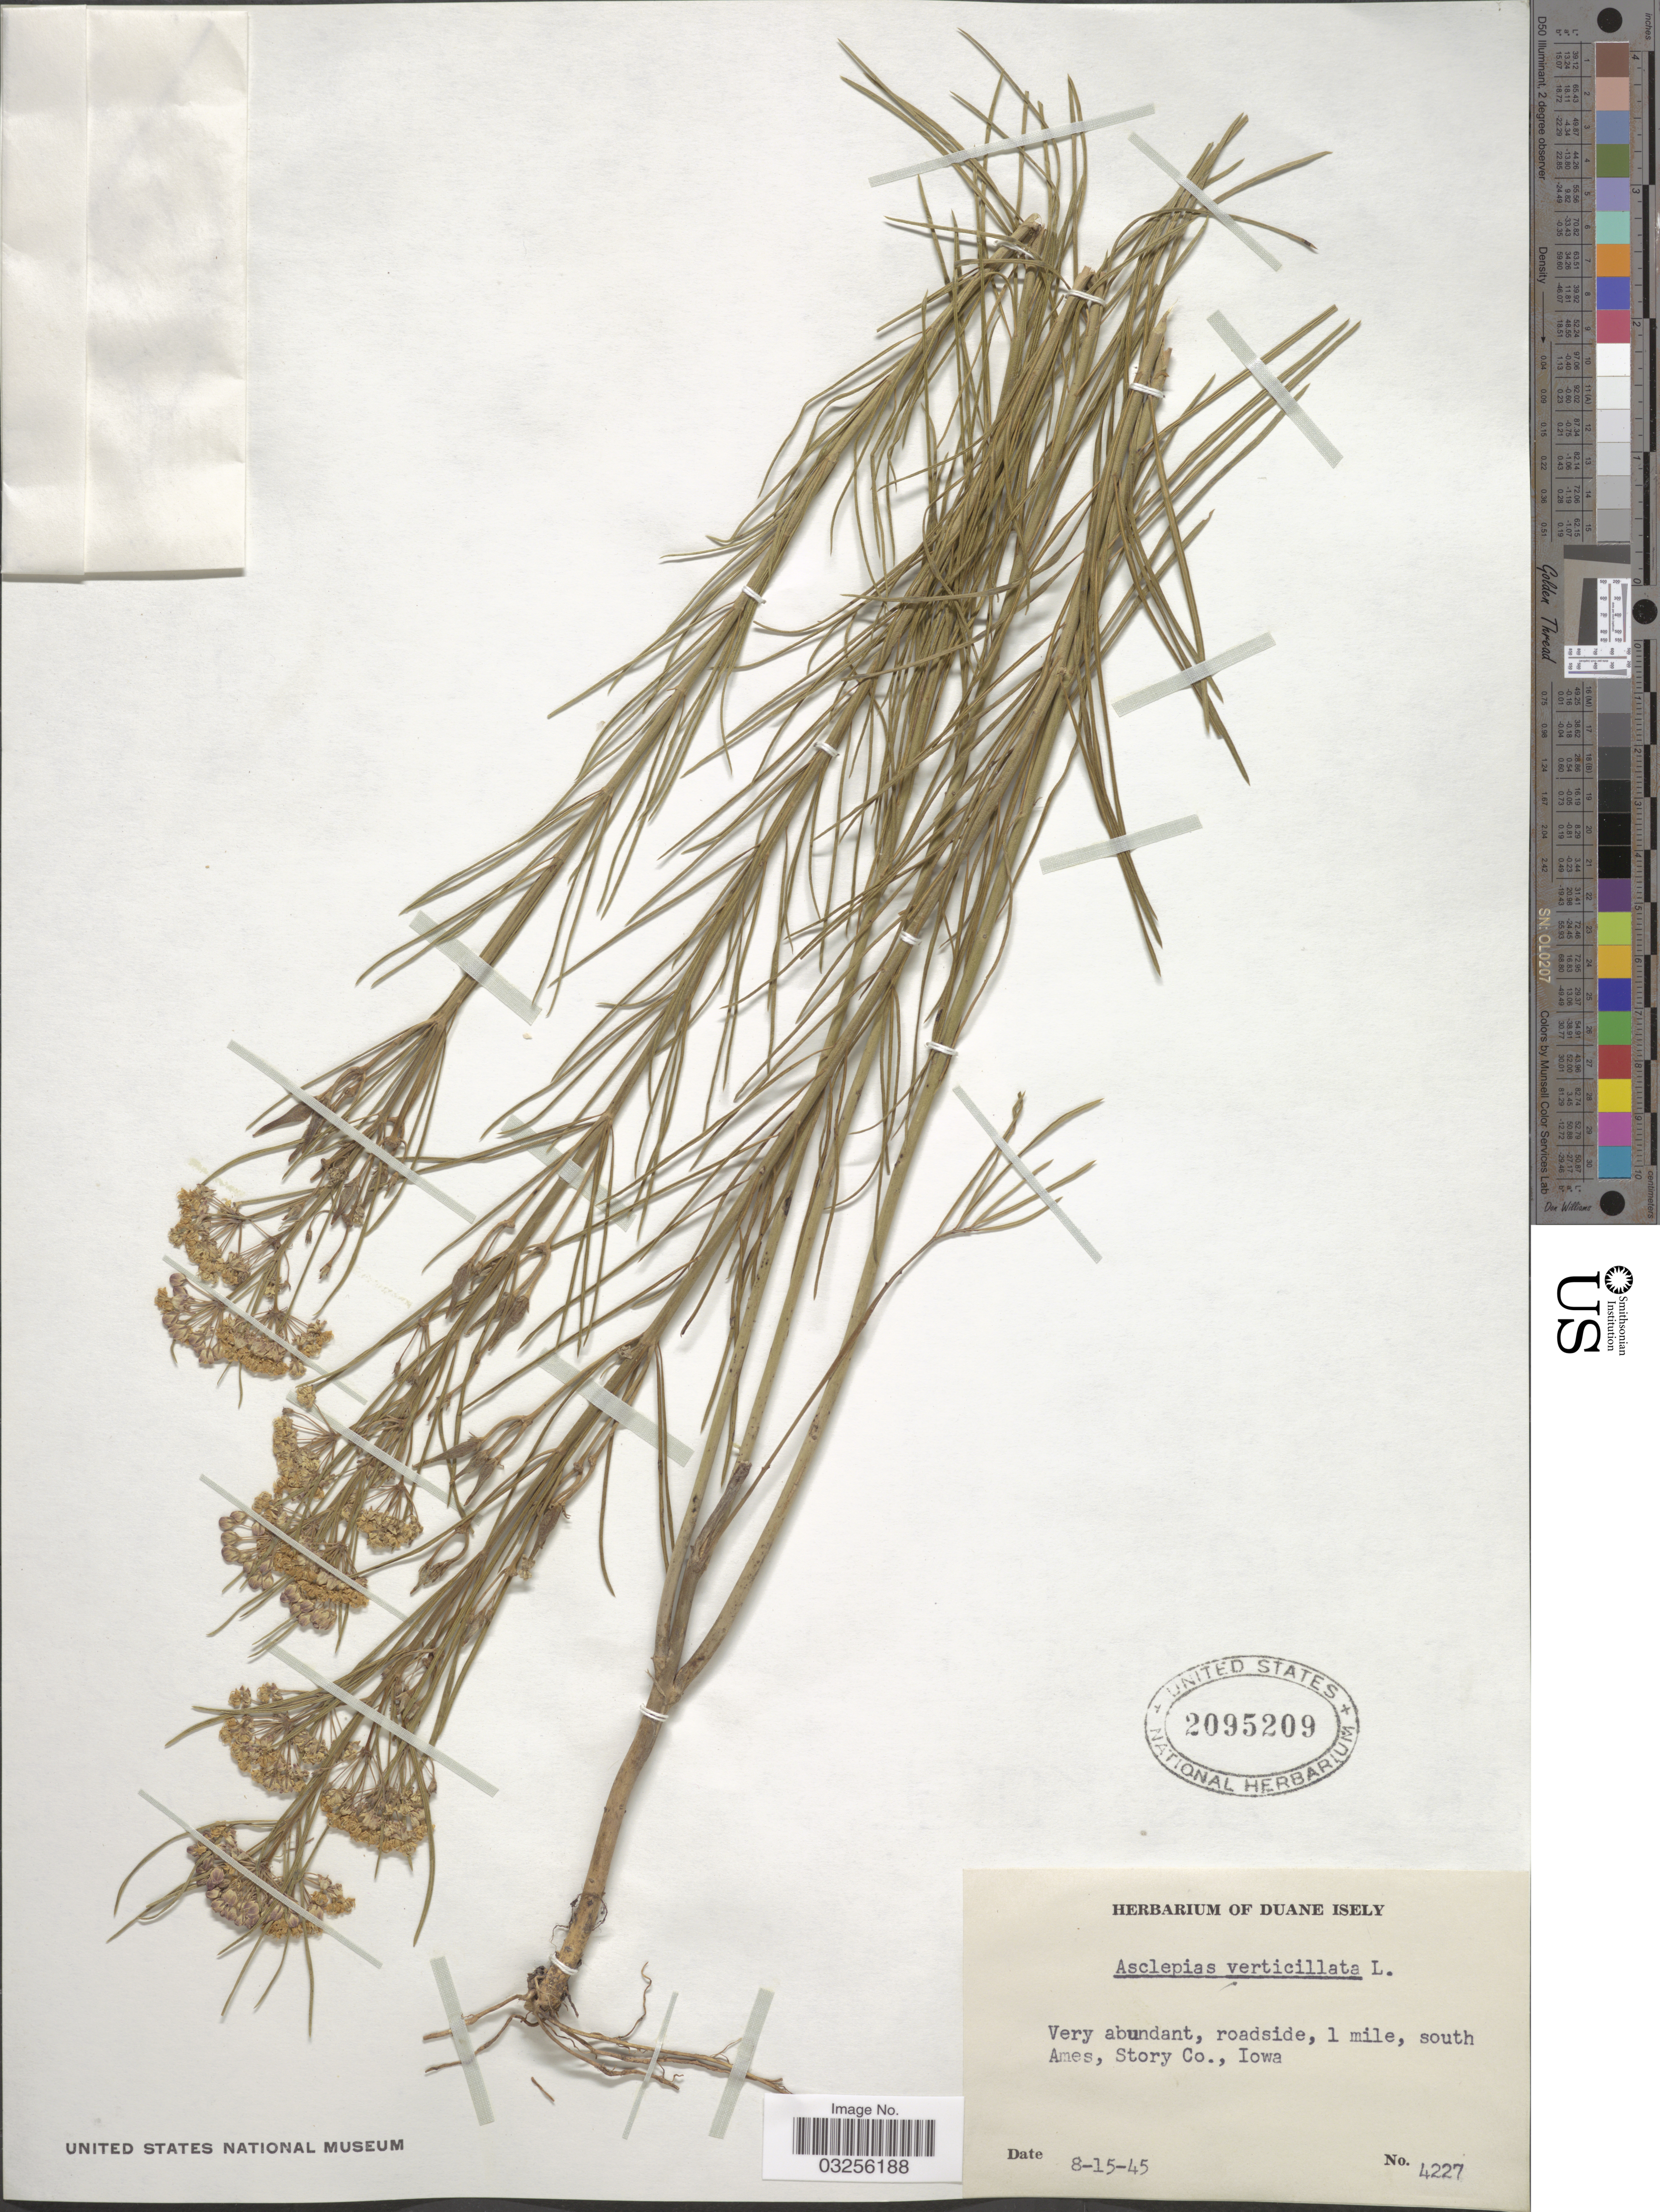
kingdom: Plantae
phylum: Tracheophyta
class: Magnoliopsida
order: Gentianales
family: Apocynaceae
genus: Asclepias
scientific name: Asclepias verticillata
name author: L.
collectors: ex. herb. Duane Isely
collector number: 4227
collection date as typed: Transcribed d/m/y: 15/8/45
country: United States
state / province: Iowa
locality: Very abundant, roadside, 1 mile, south Ames, Story Co.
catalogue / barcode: US 2095209